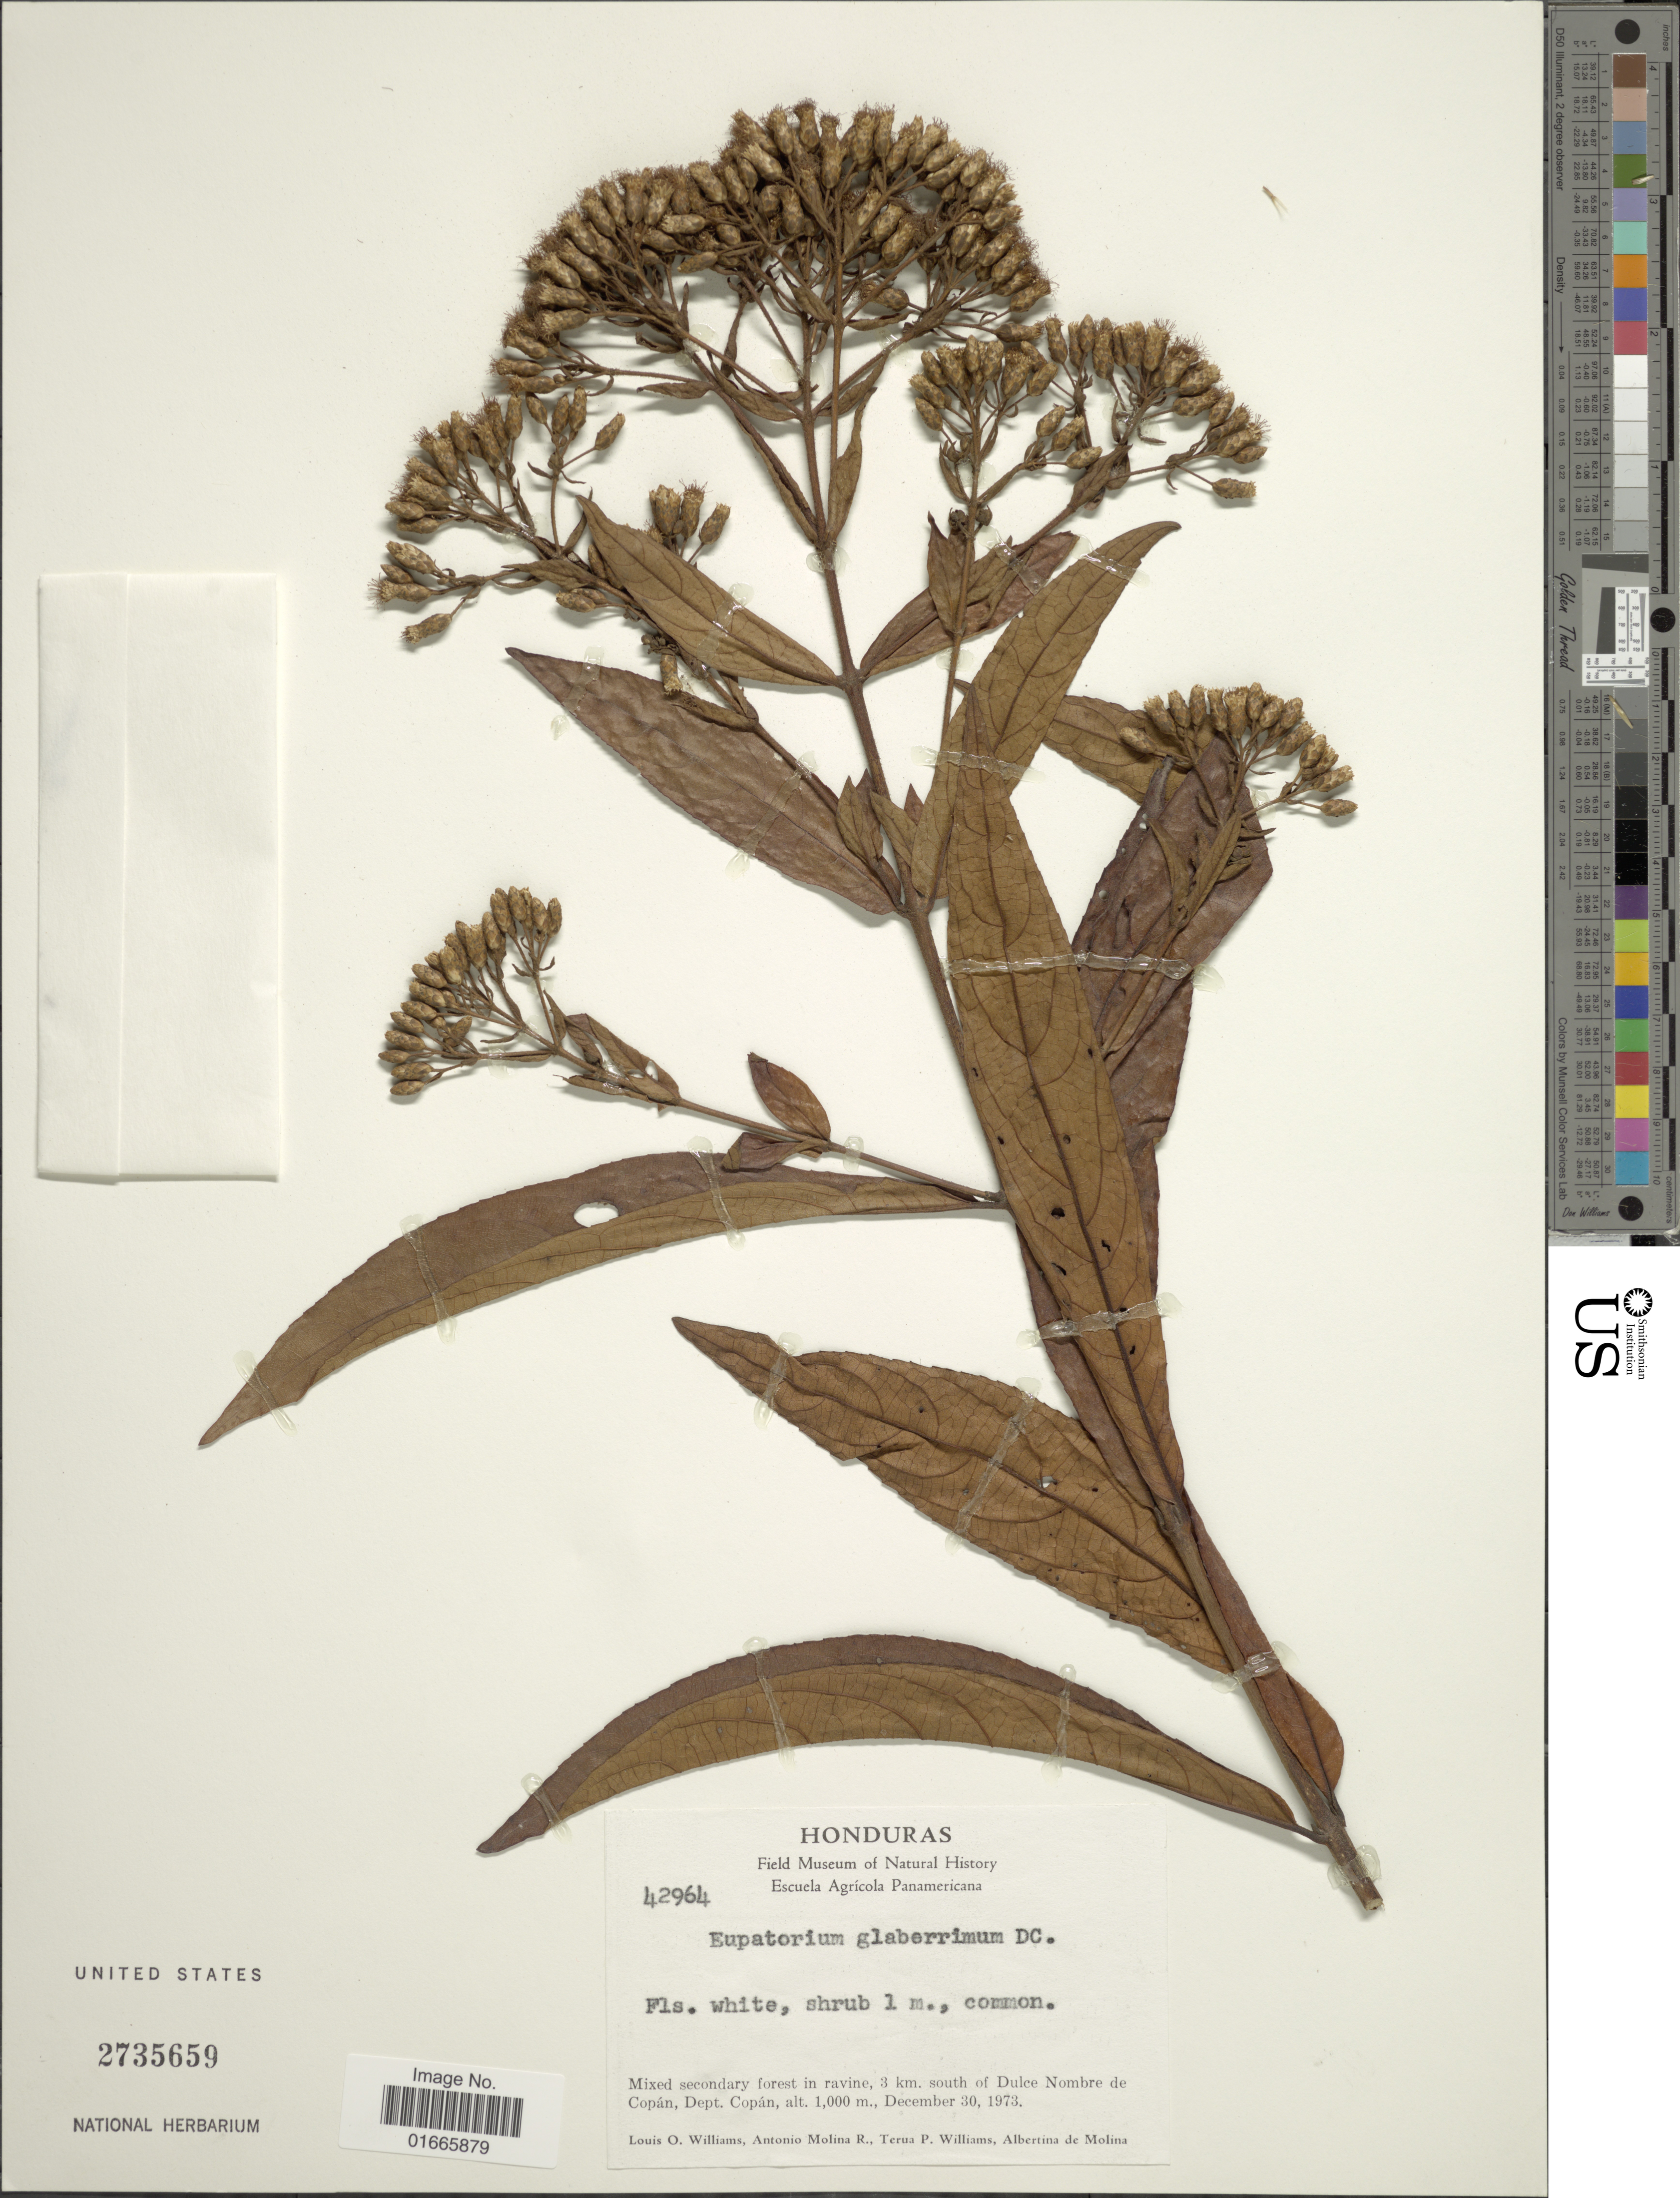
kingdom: Plantae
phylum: Tracheophyta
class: Magnoliopsida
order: Asterales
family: Asteraceae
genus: Chromolaena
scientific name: Chromolaena glaberrima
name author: (DC.) R.M. King & H. Rob.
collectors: L. O. Williams, A. Molina R., T. P. Williams & A. R. Molina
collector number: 42964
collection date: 1973-12-30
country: Honduras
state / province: Copán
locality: Mixed secondary forest in ravine, 3 km. south of Dulce Nombre de Copan, Dept. Copan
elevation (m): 1000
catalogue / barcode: US 2735659